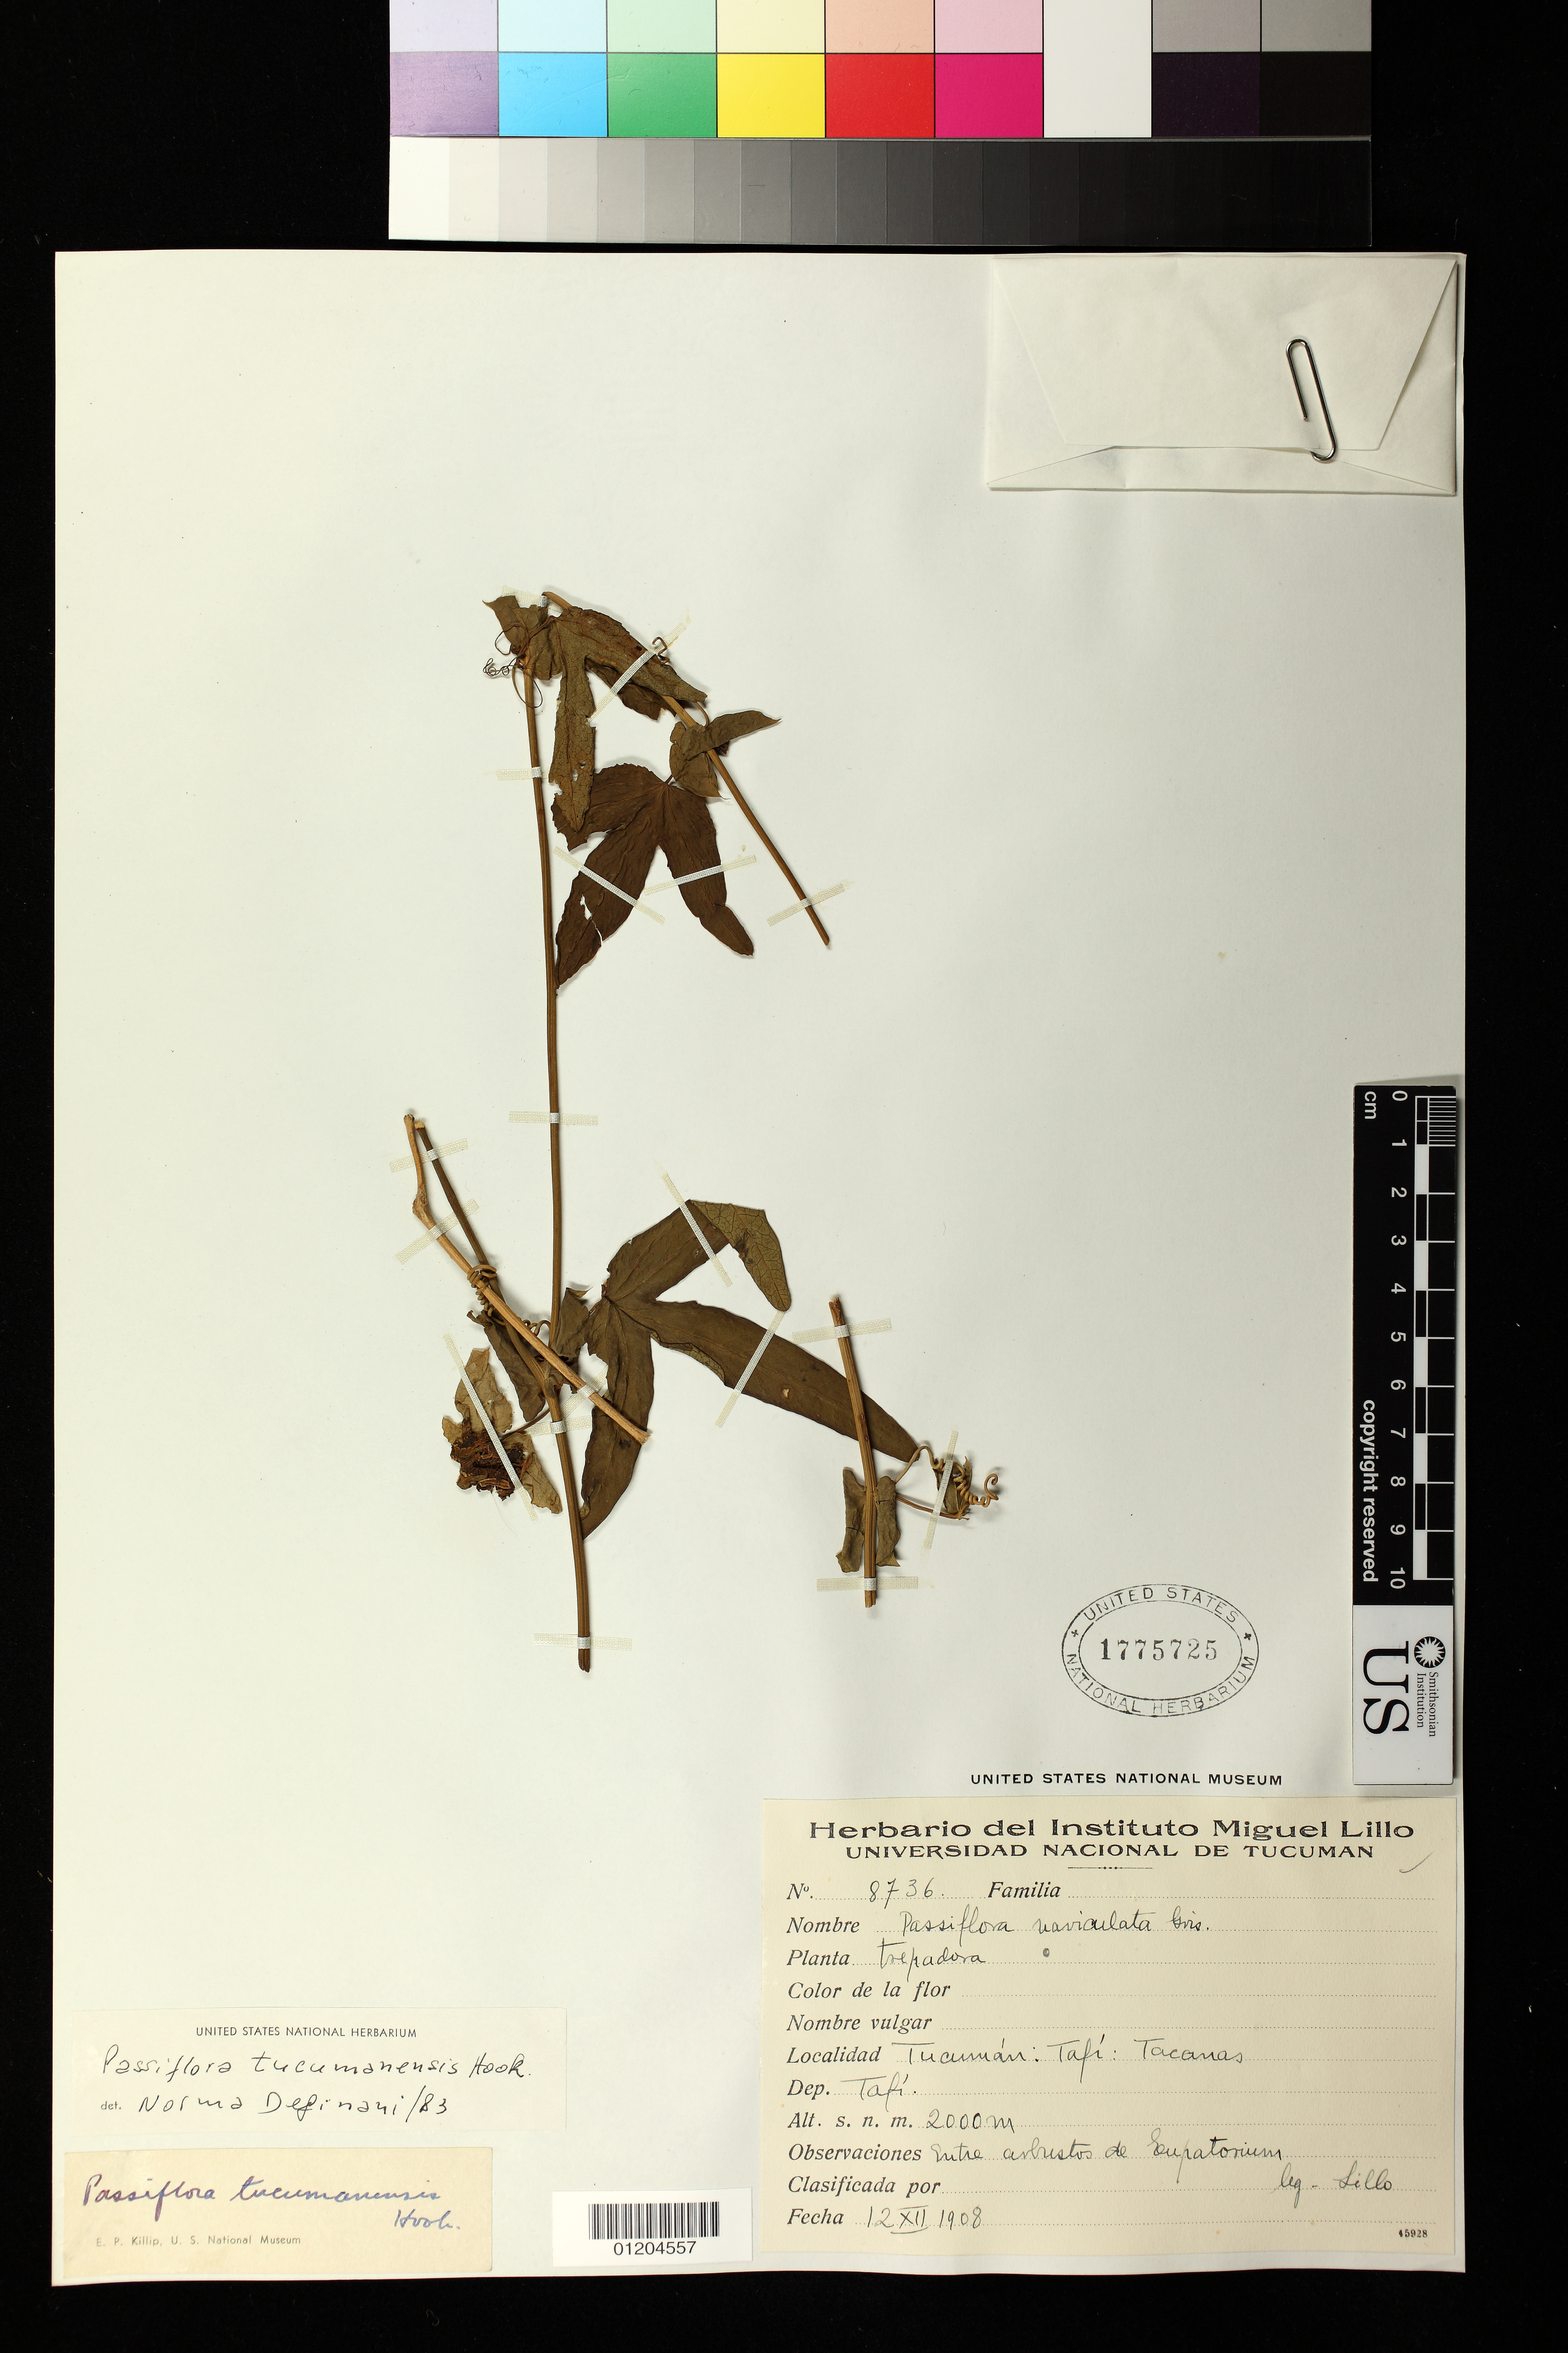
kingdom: Plantae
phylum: Tracheophyta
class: Magnoliopsida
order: Malpighiales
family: Passifloraceae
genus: Passiflora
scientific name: Passiflora tucumanensis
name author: Hook.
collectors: M. Lillo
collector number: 8736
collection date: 1908-12-12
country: Argentina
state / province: Tucuman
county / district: Tafi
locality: Tacanas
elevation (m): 2000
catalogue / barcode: US 1775725